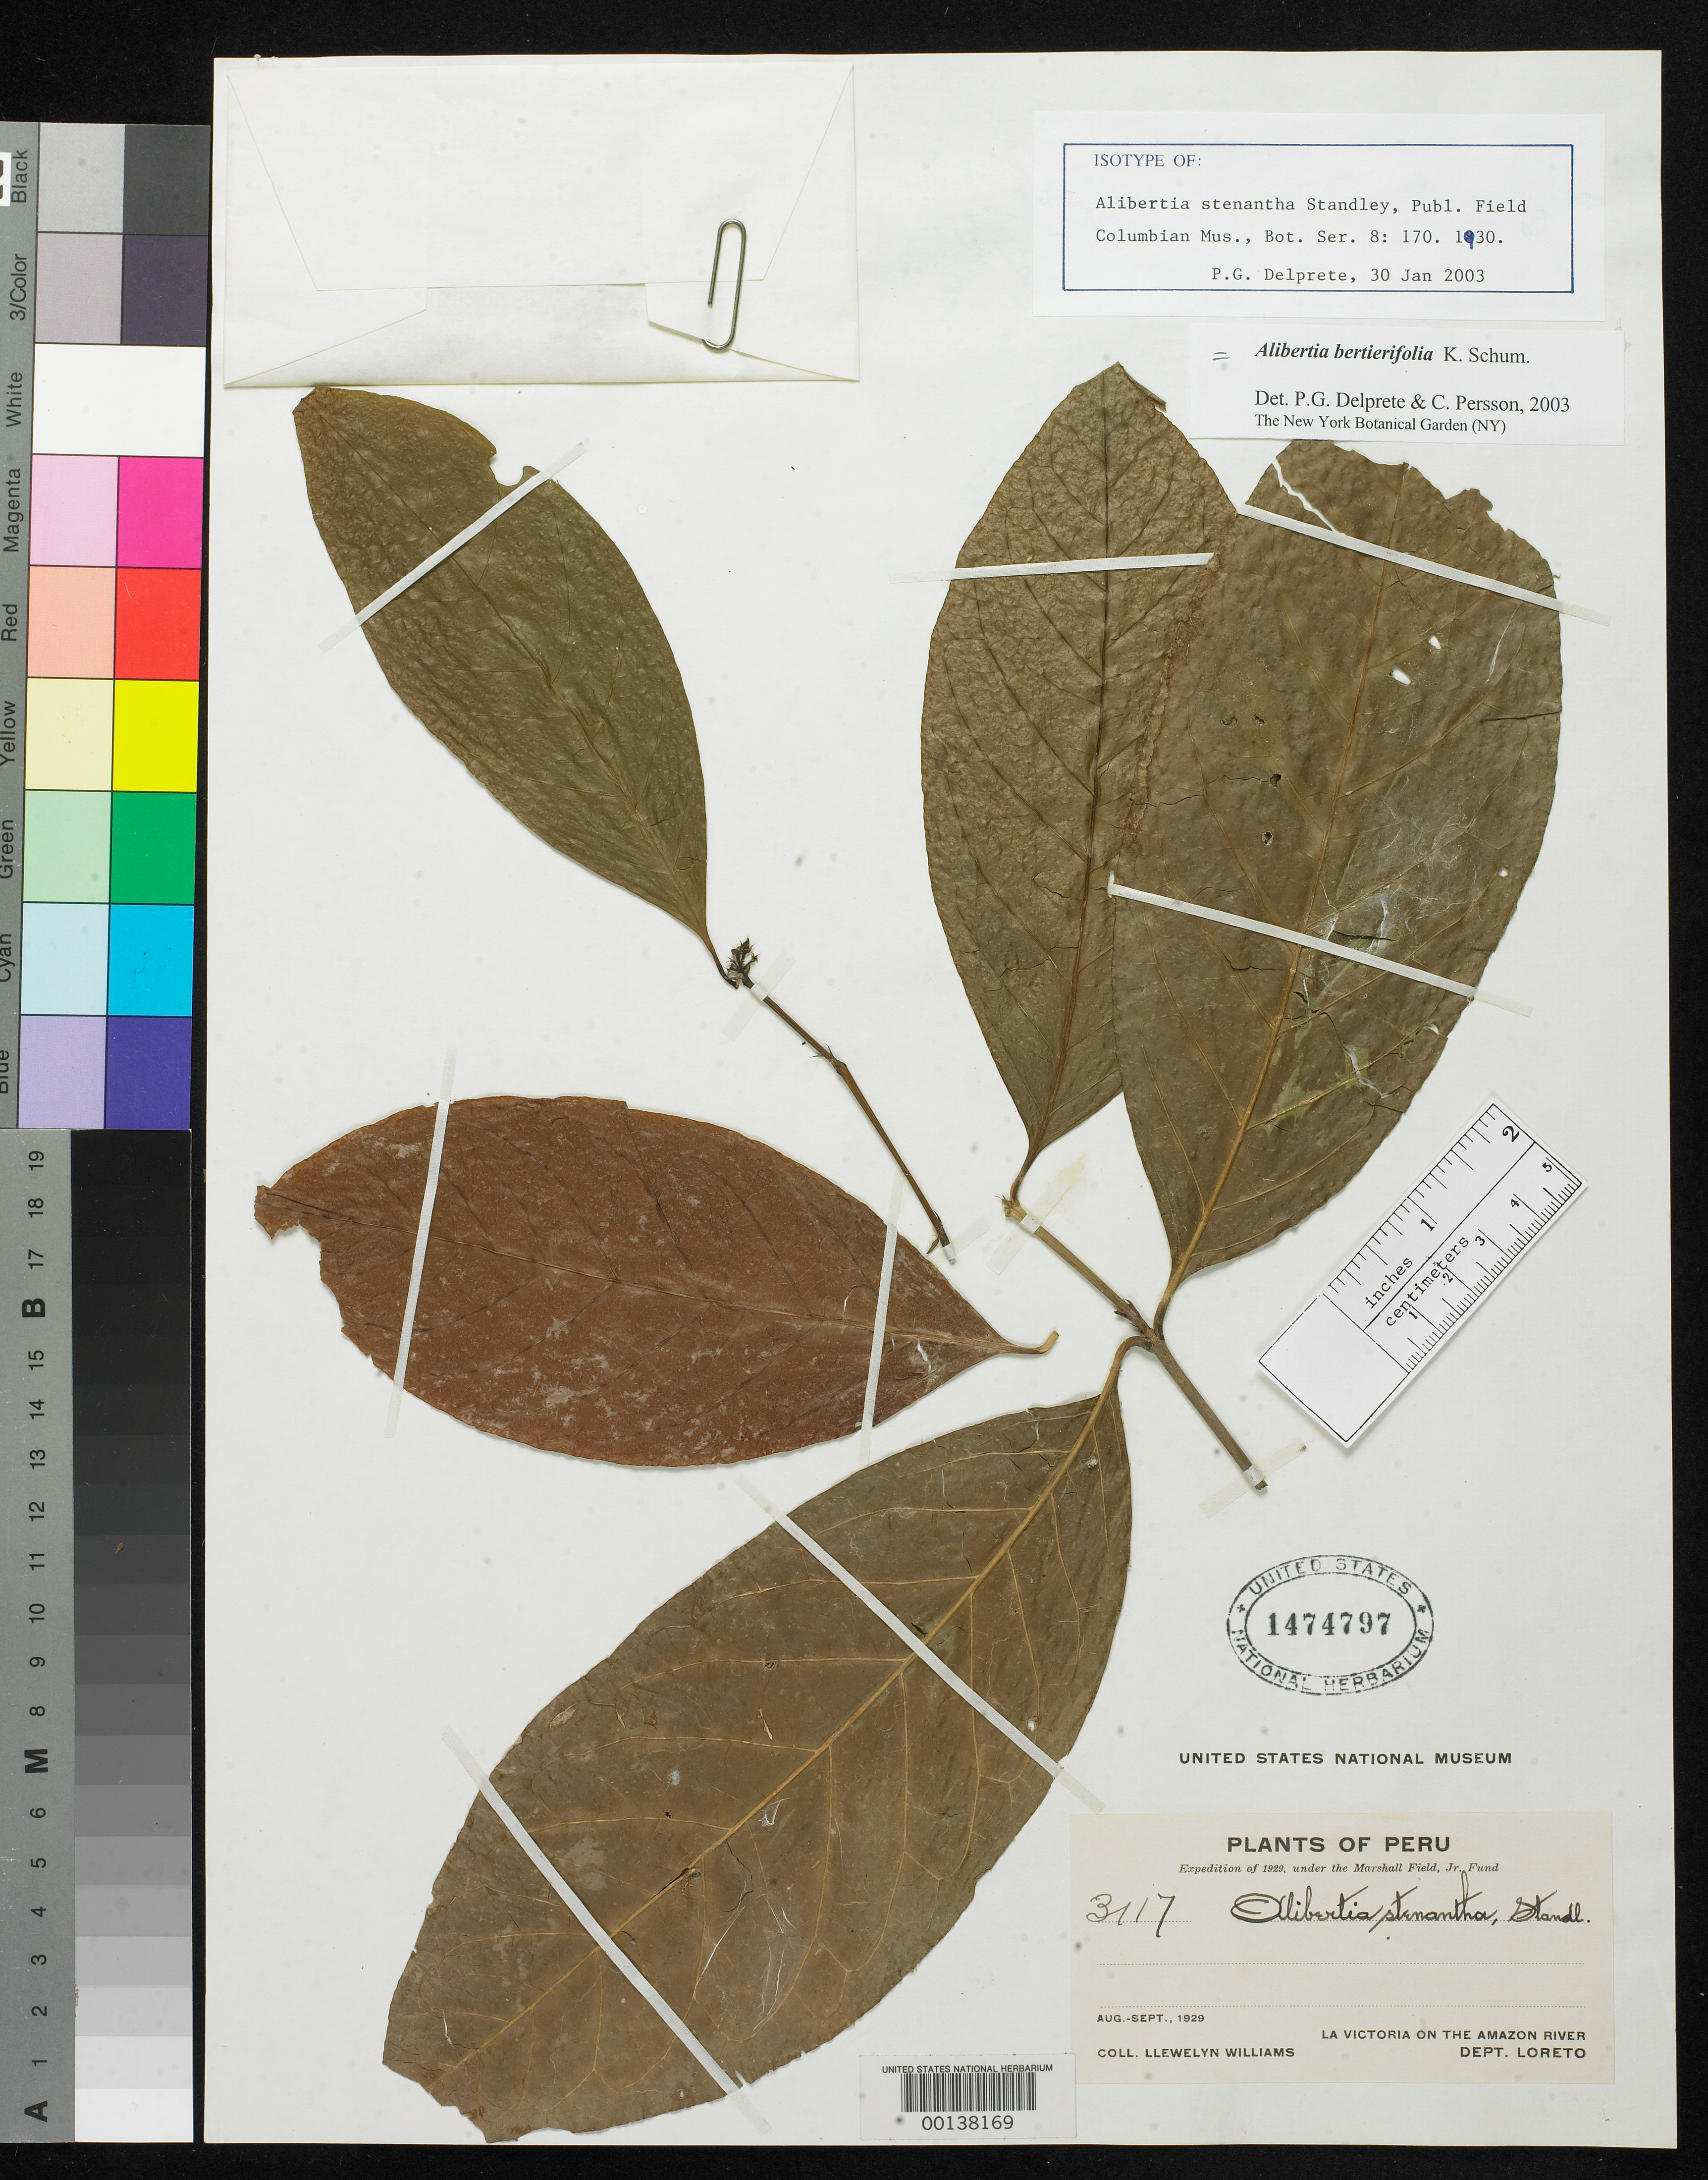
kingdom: Plantae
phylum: Tracheophyta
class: Magnoliopsida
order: Gentianales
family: Rubiaceae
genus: Alibertia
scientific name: Alibertia stenantha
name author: Standl.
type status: Isotype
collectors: Ll. Williams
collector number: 3117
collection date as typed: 05 Sep 1929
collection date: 1929-09-05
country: Peru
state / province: Loreto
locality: La Victoria, Amazon River.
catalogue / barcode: US 1474797